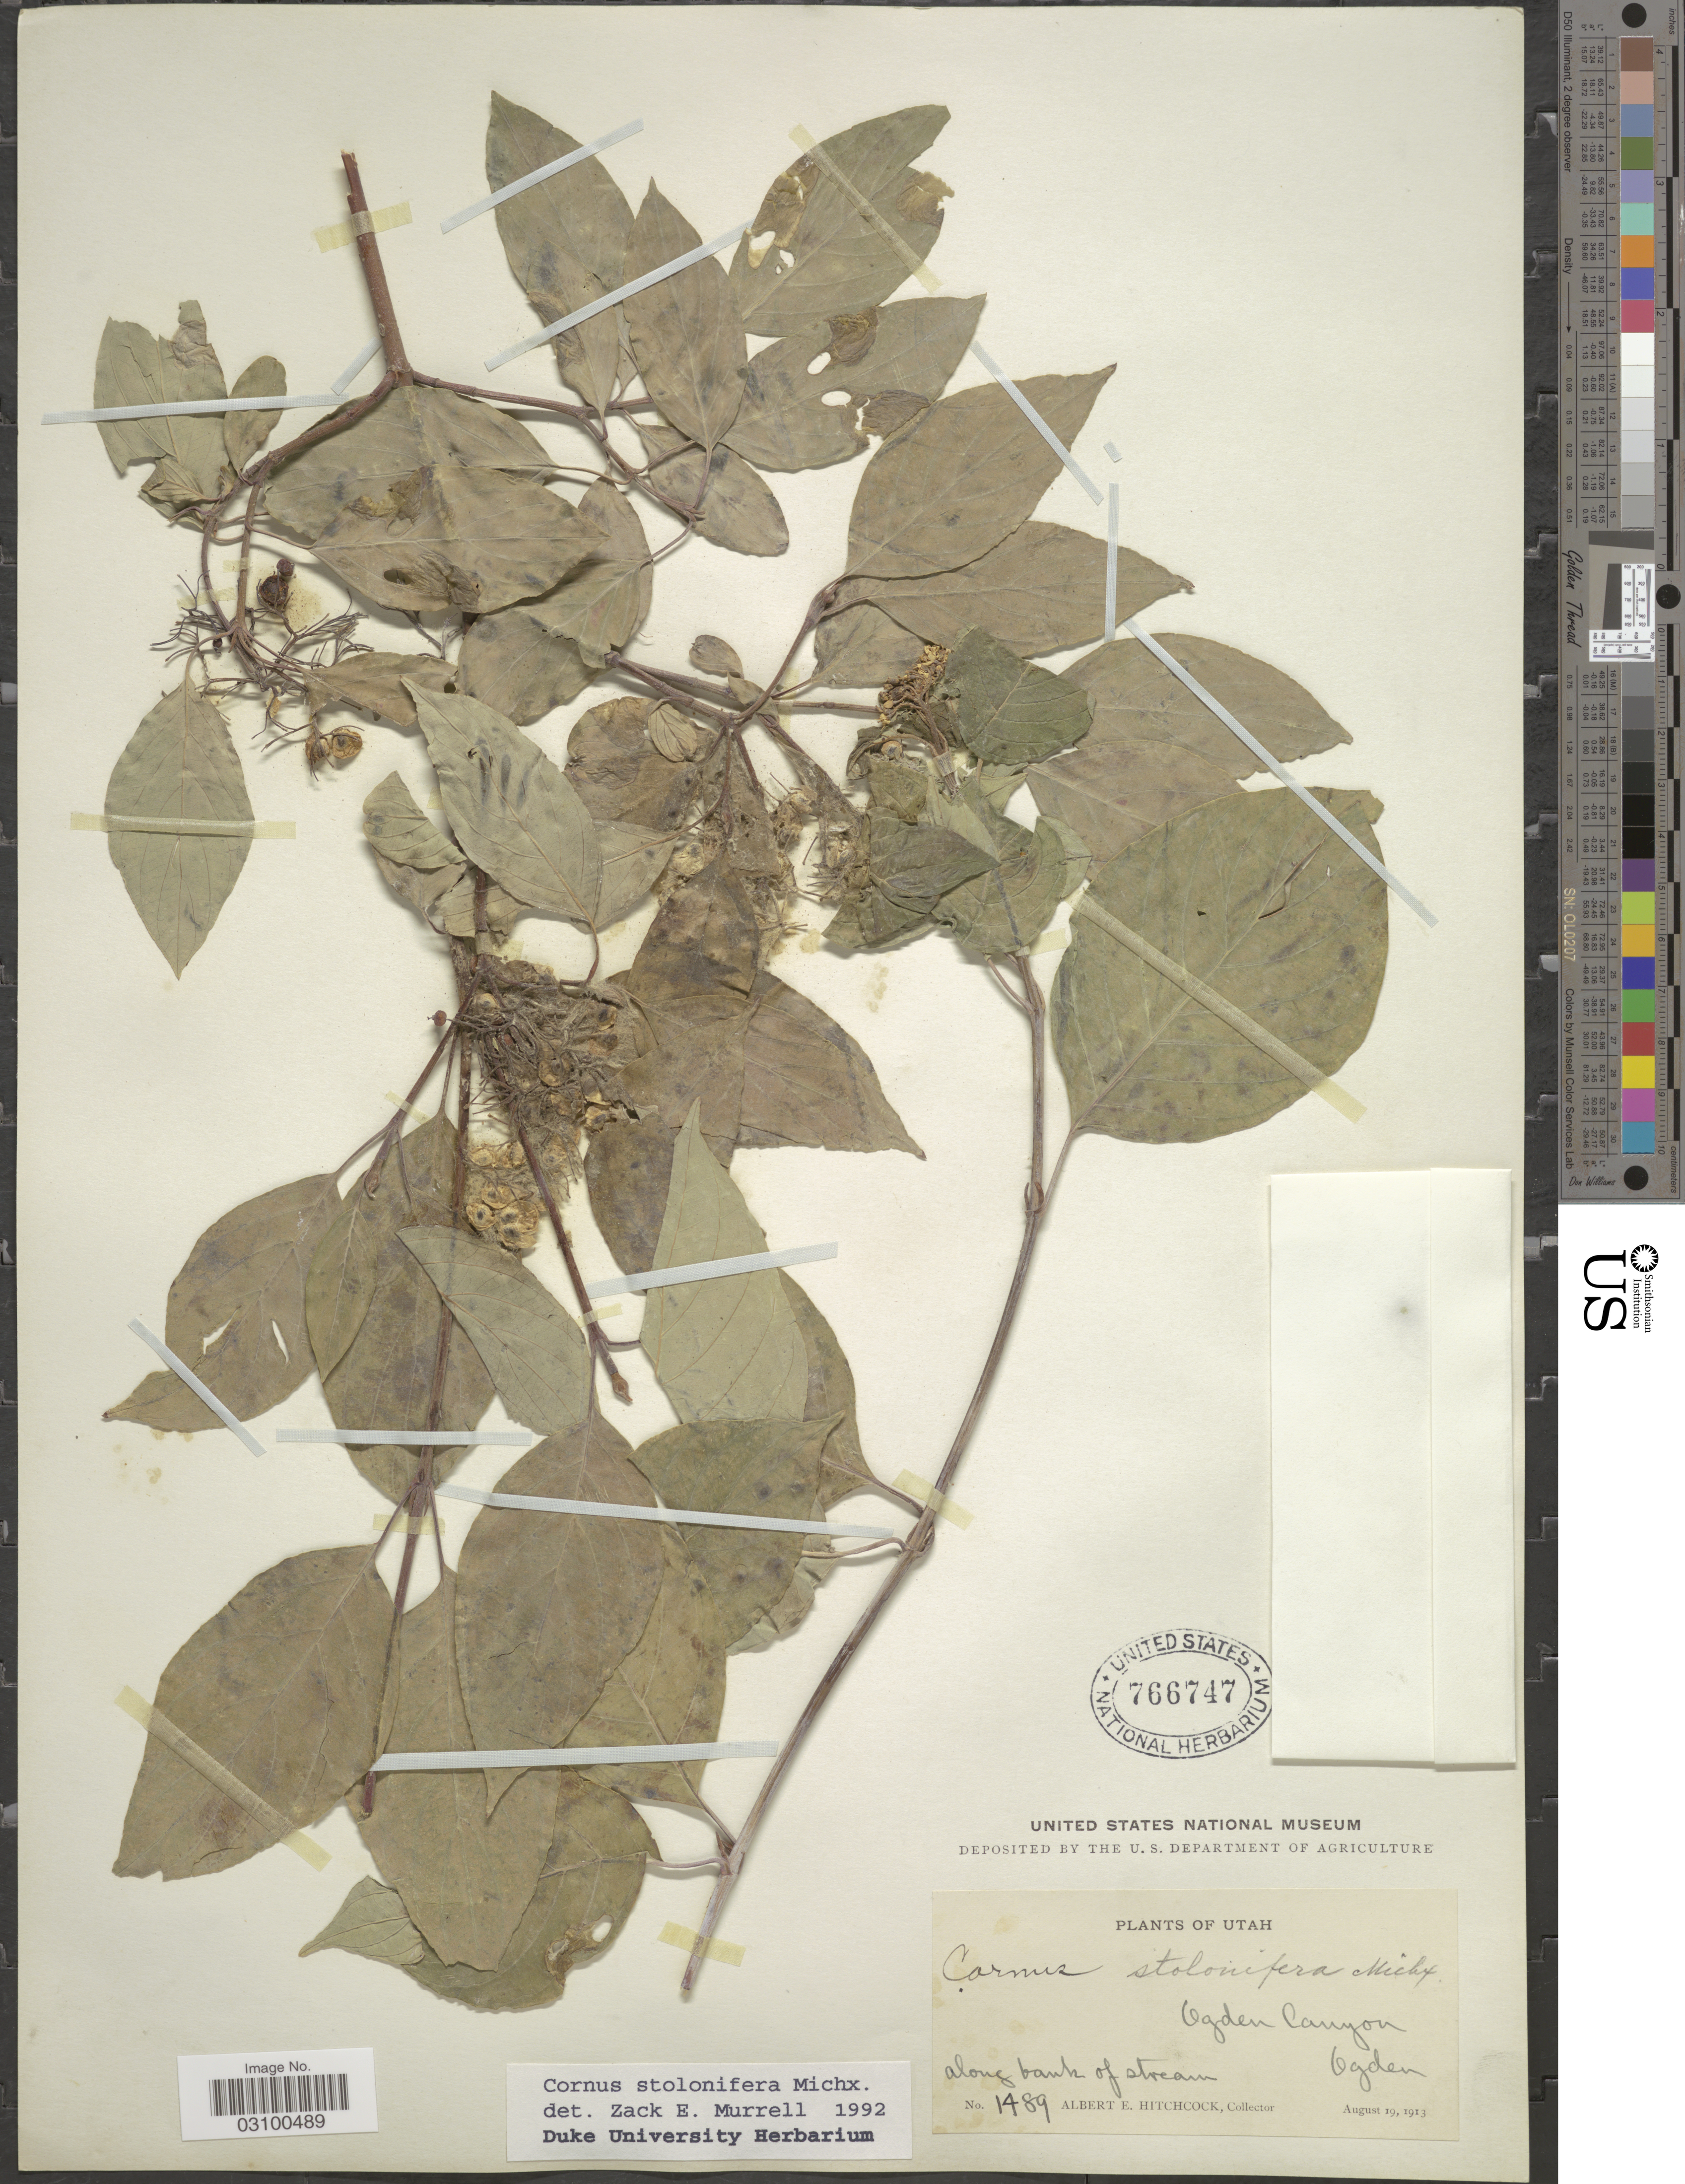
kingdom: Plantae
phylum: Tracheophyta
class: Magnoliopsida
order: Cornales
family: Cornaceae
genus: Cornus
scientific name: Cornus sericea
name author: L.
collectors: A. Hitchcock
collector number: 1489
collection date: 1913-08-19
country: United States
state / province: Utah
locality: Ogden Canyon. Along bank of stream. Ogden.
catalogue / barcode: US 766747